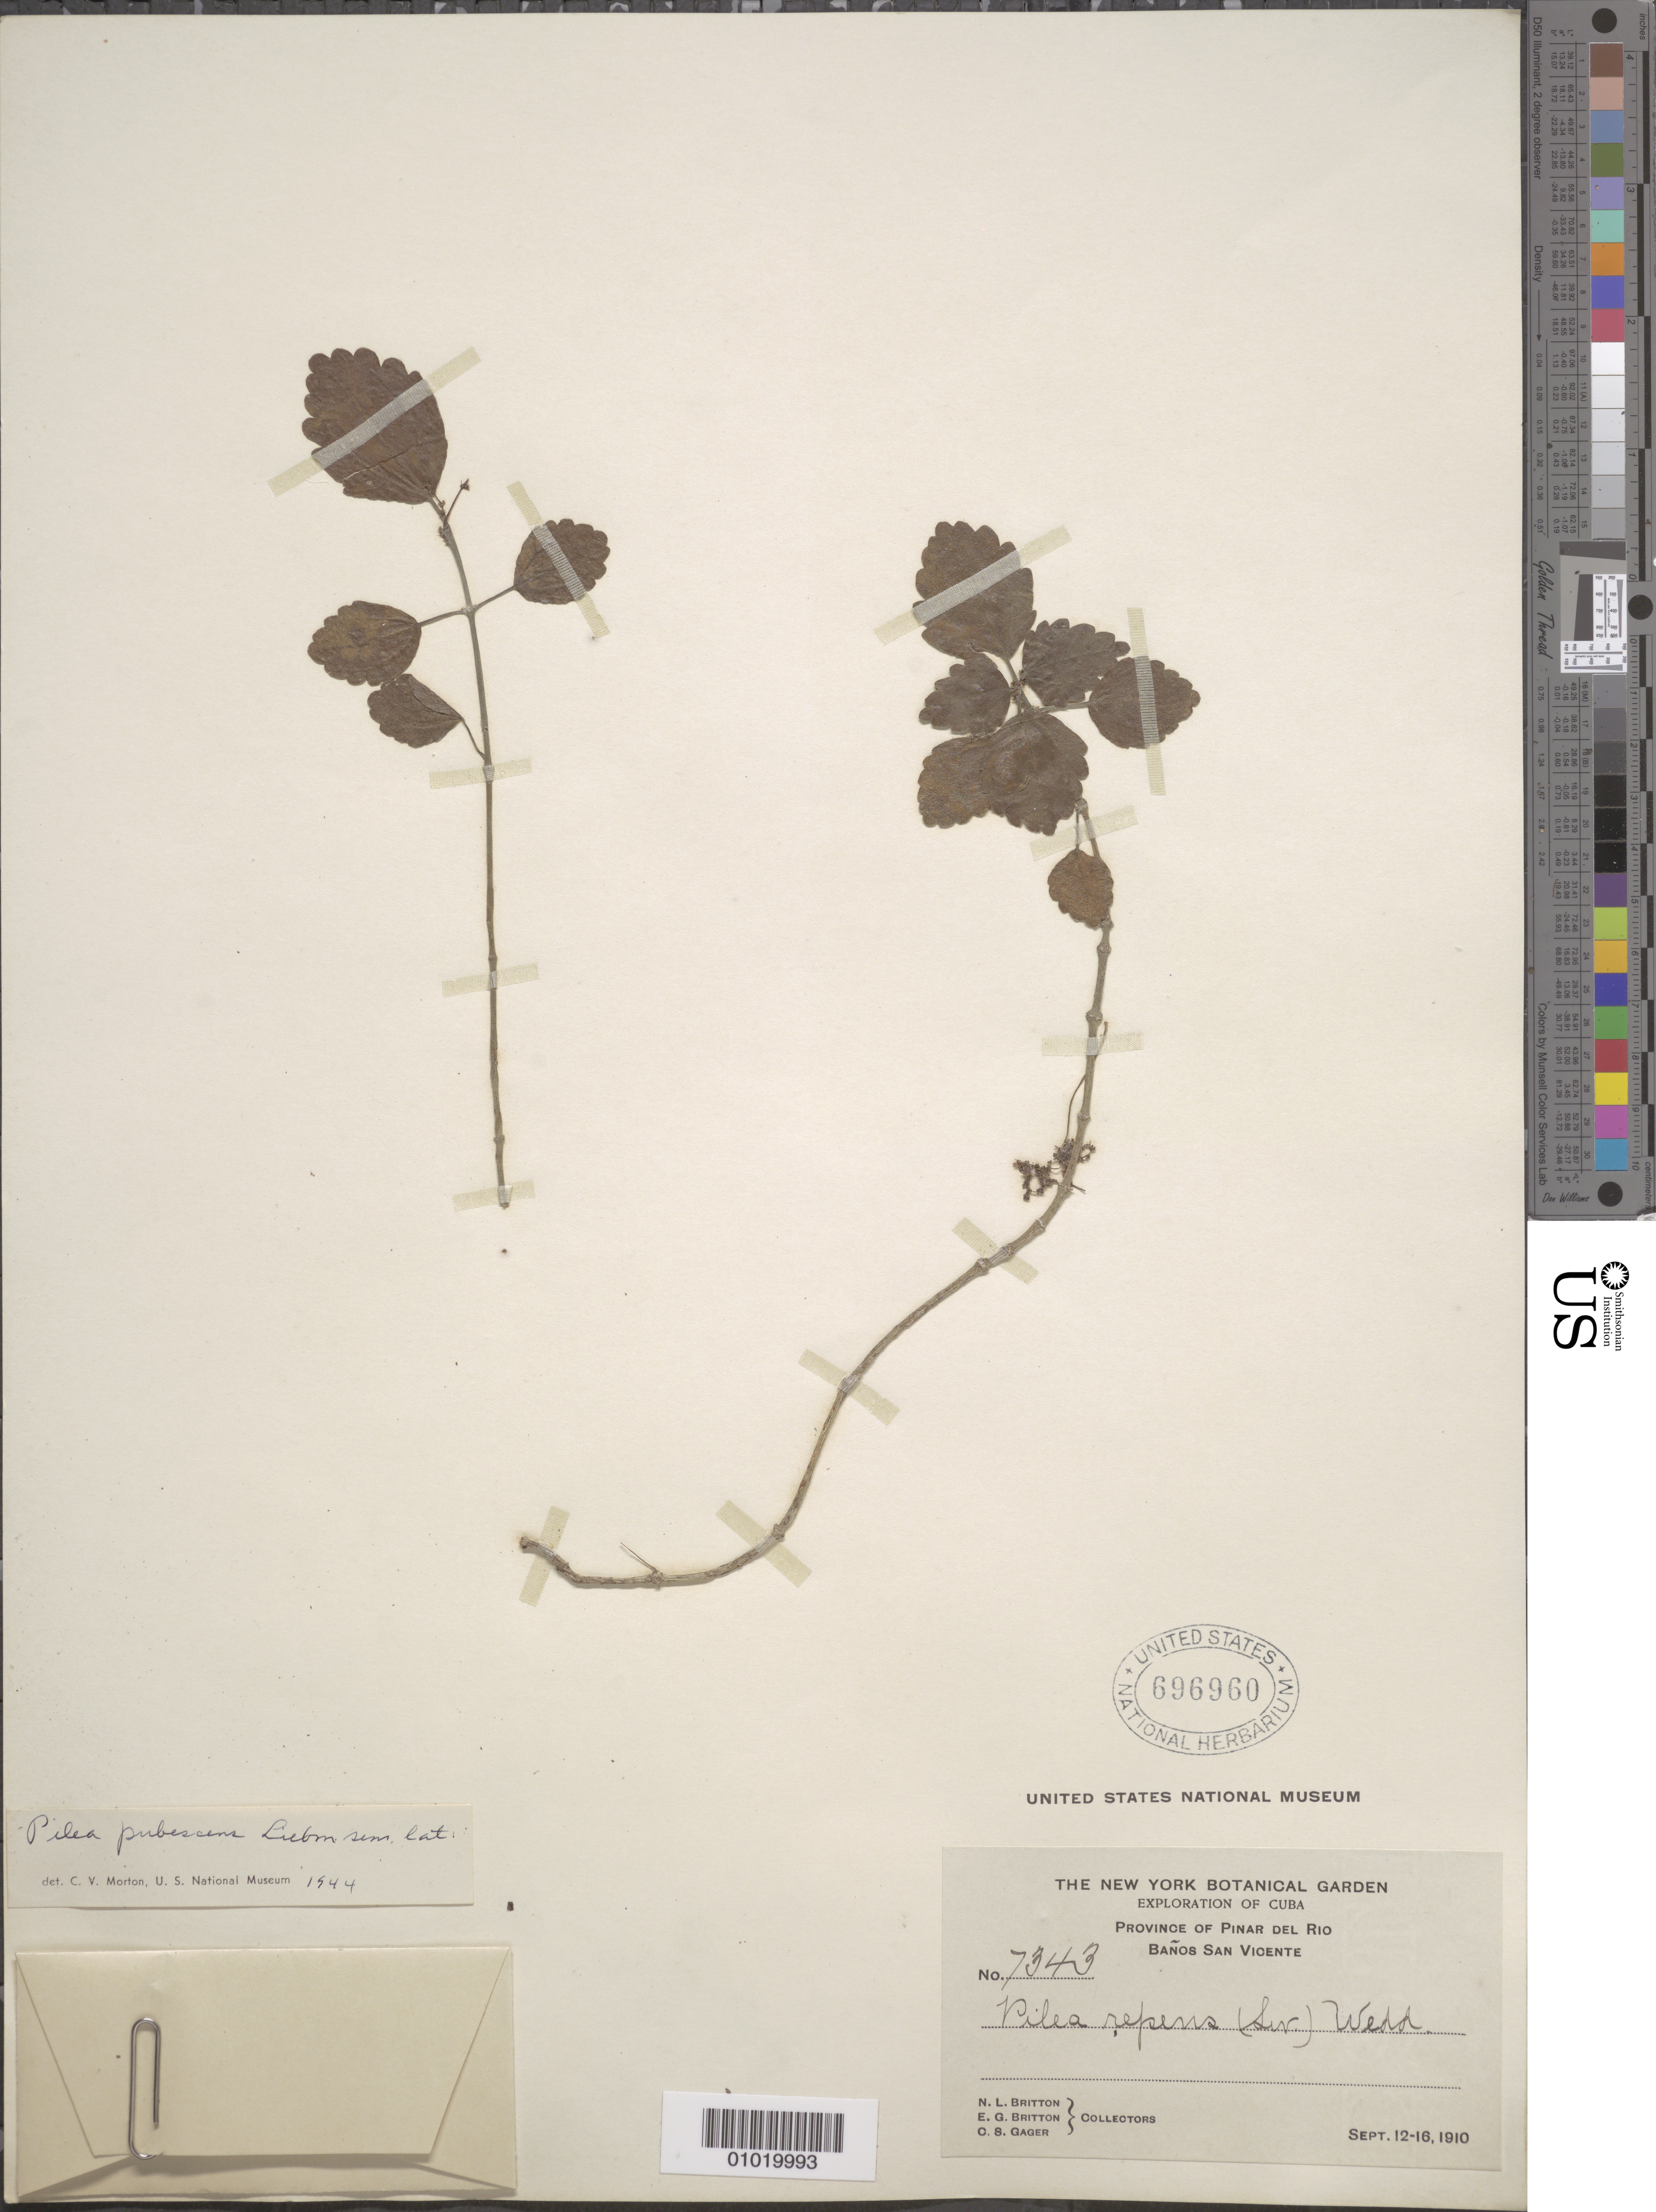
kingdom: Plantae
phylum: Tracheophyta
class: Magnoliopsida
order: Rosales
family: Urticaceae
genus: Pilea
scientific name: Pilea pubescens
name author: Liebm.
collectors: N. Britton, E. G. Britton & C. Gager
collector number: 7343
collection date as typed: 12 Sep 1910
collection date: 1910-09-12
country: Cuba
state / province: Pinar del Rio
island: Cuba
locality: Ban~os San Vicente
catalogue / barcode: US 696960